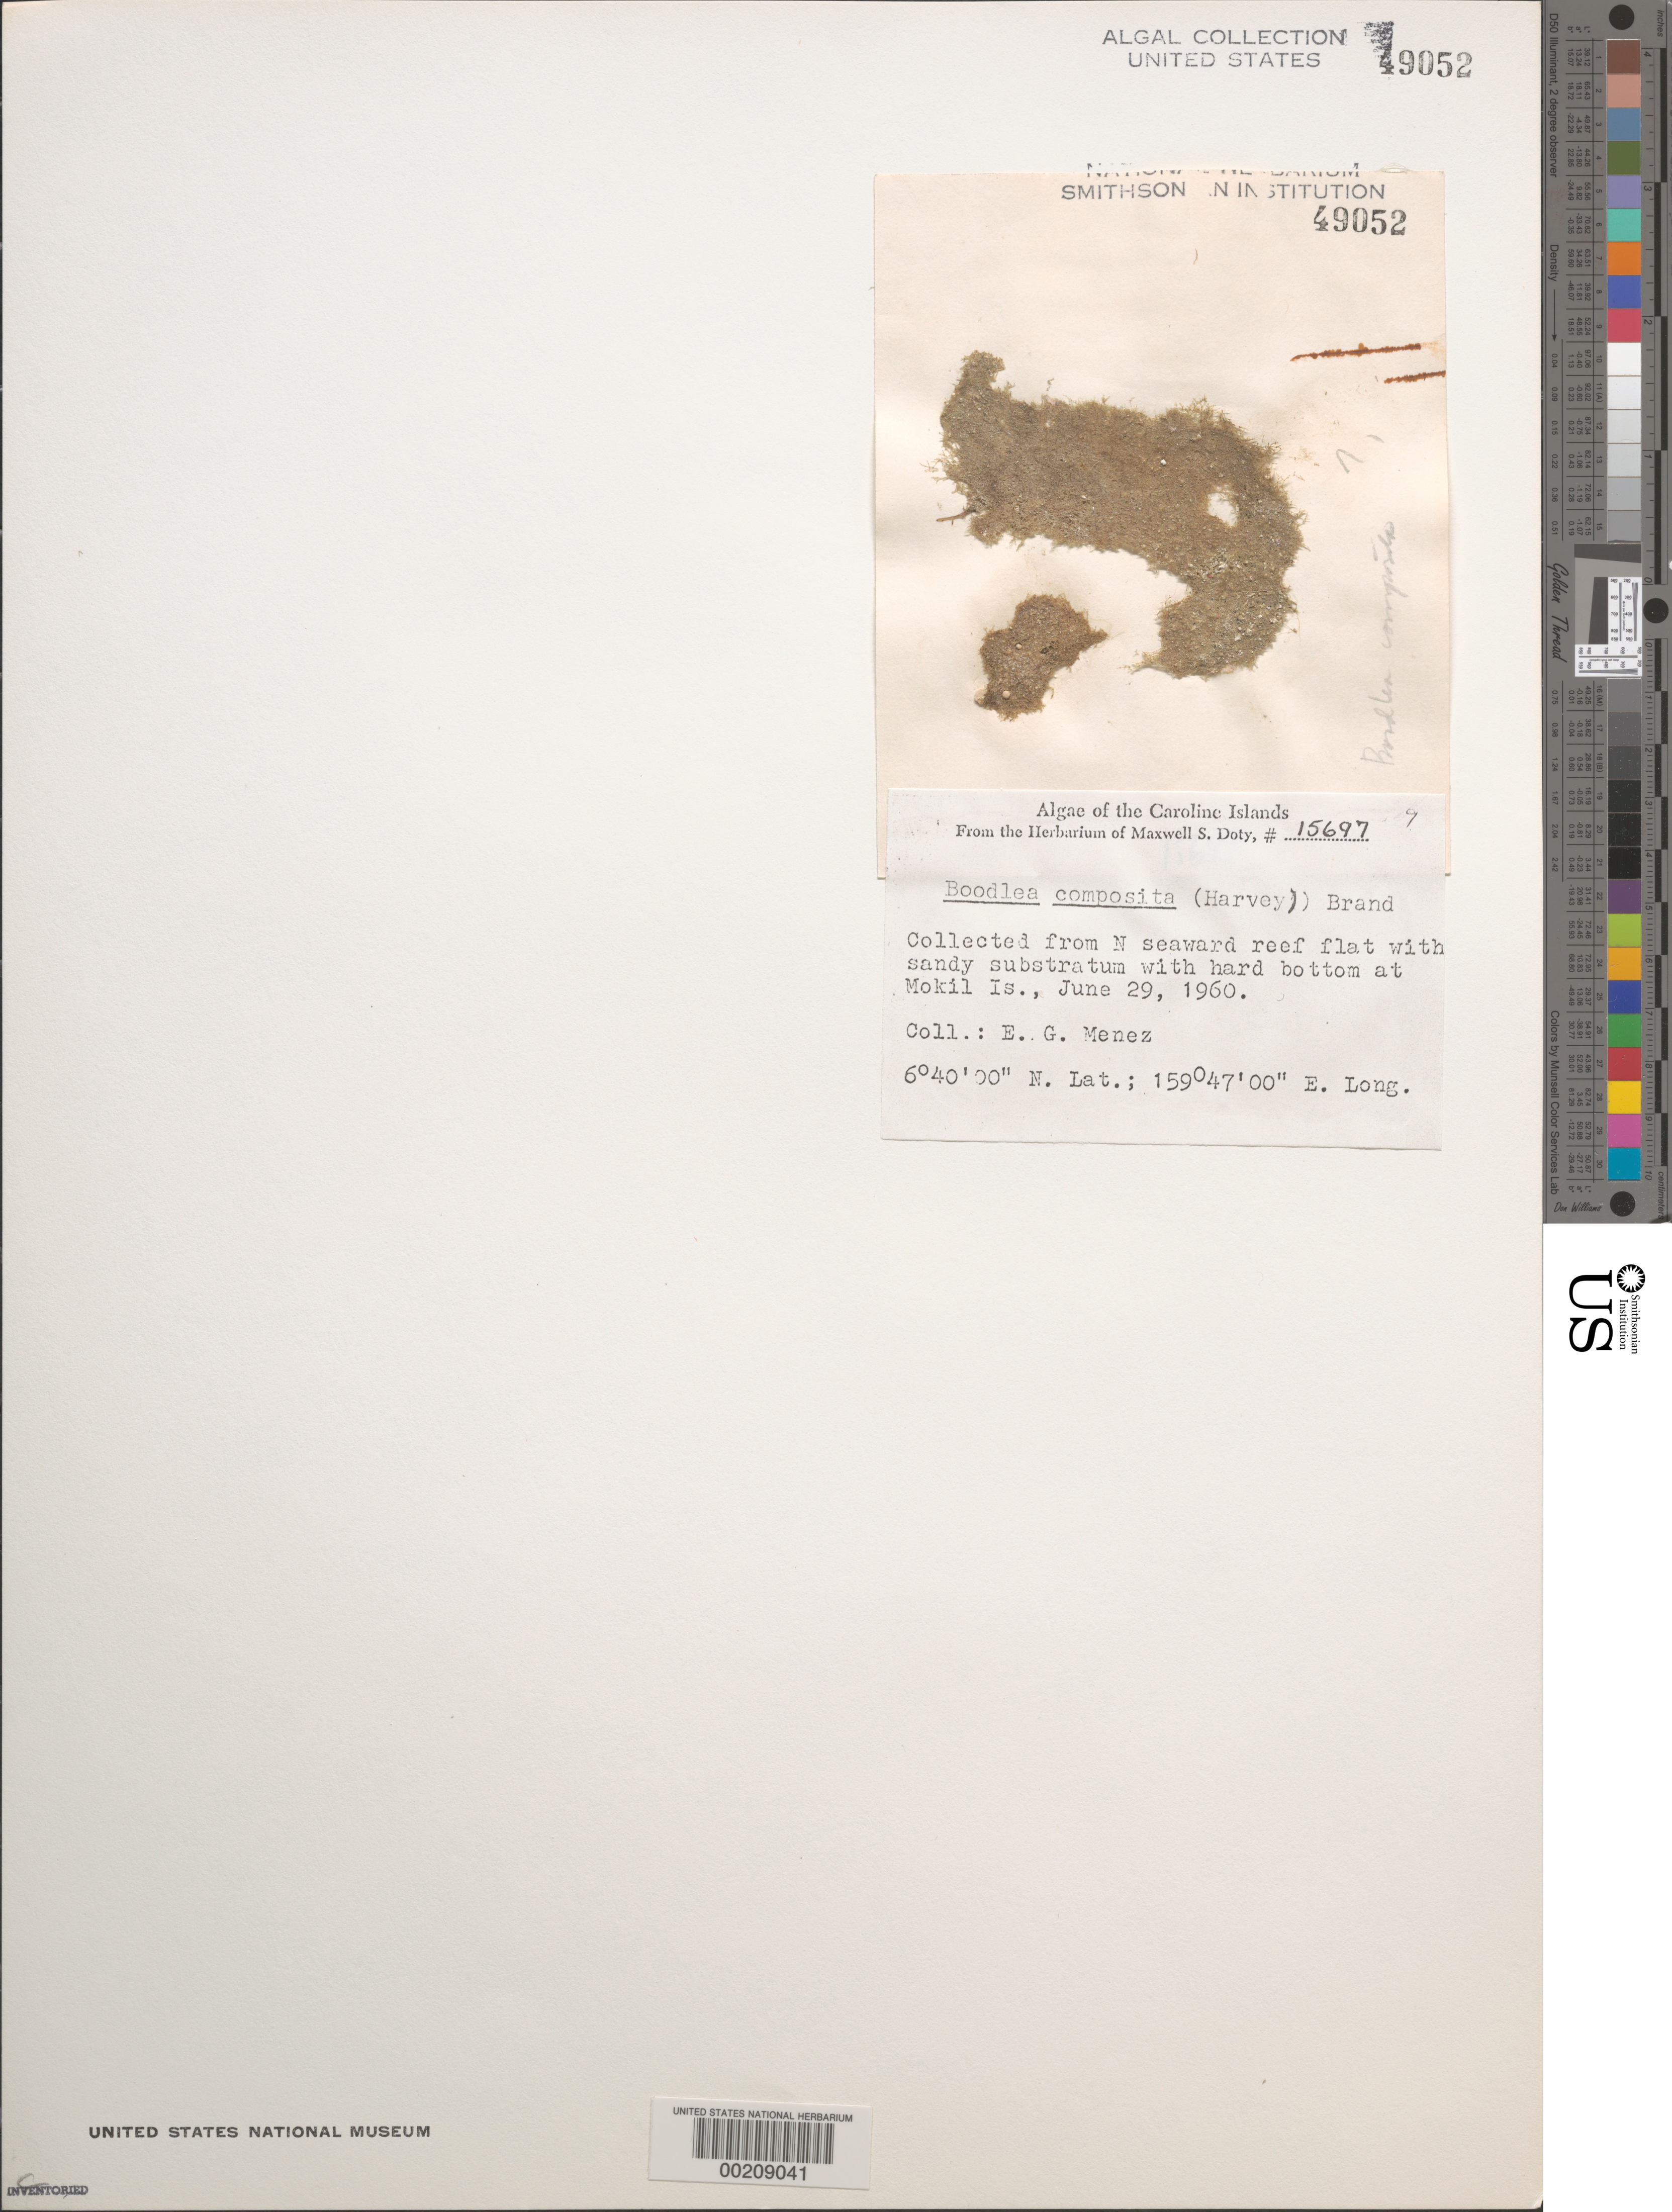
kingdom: Plantae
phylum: Chlorophyta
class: Ulvophyceae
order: Siphonocladales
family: Boodleaceae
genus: Boodlea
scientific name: Boodlea composita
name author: (Humb. & Humb.) Brand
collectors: Meñez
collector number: MSD 15697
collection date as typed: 29 Jun 1960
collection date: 1960-06-29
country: Micronesia, Federated States of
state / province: Pohnpei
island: Mwokil (Mokil) Atoll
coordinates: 6 40' 00" N, 159 47' 00" E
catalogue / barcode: US 49052